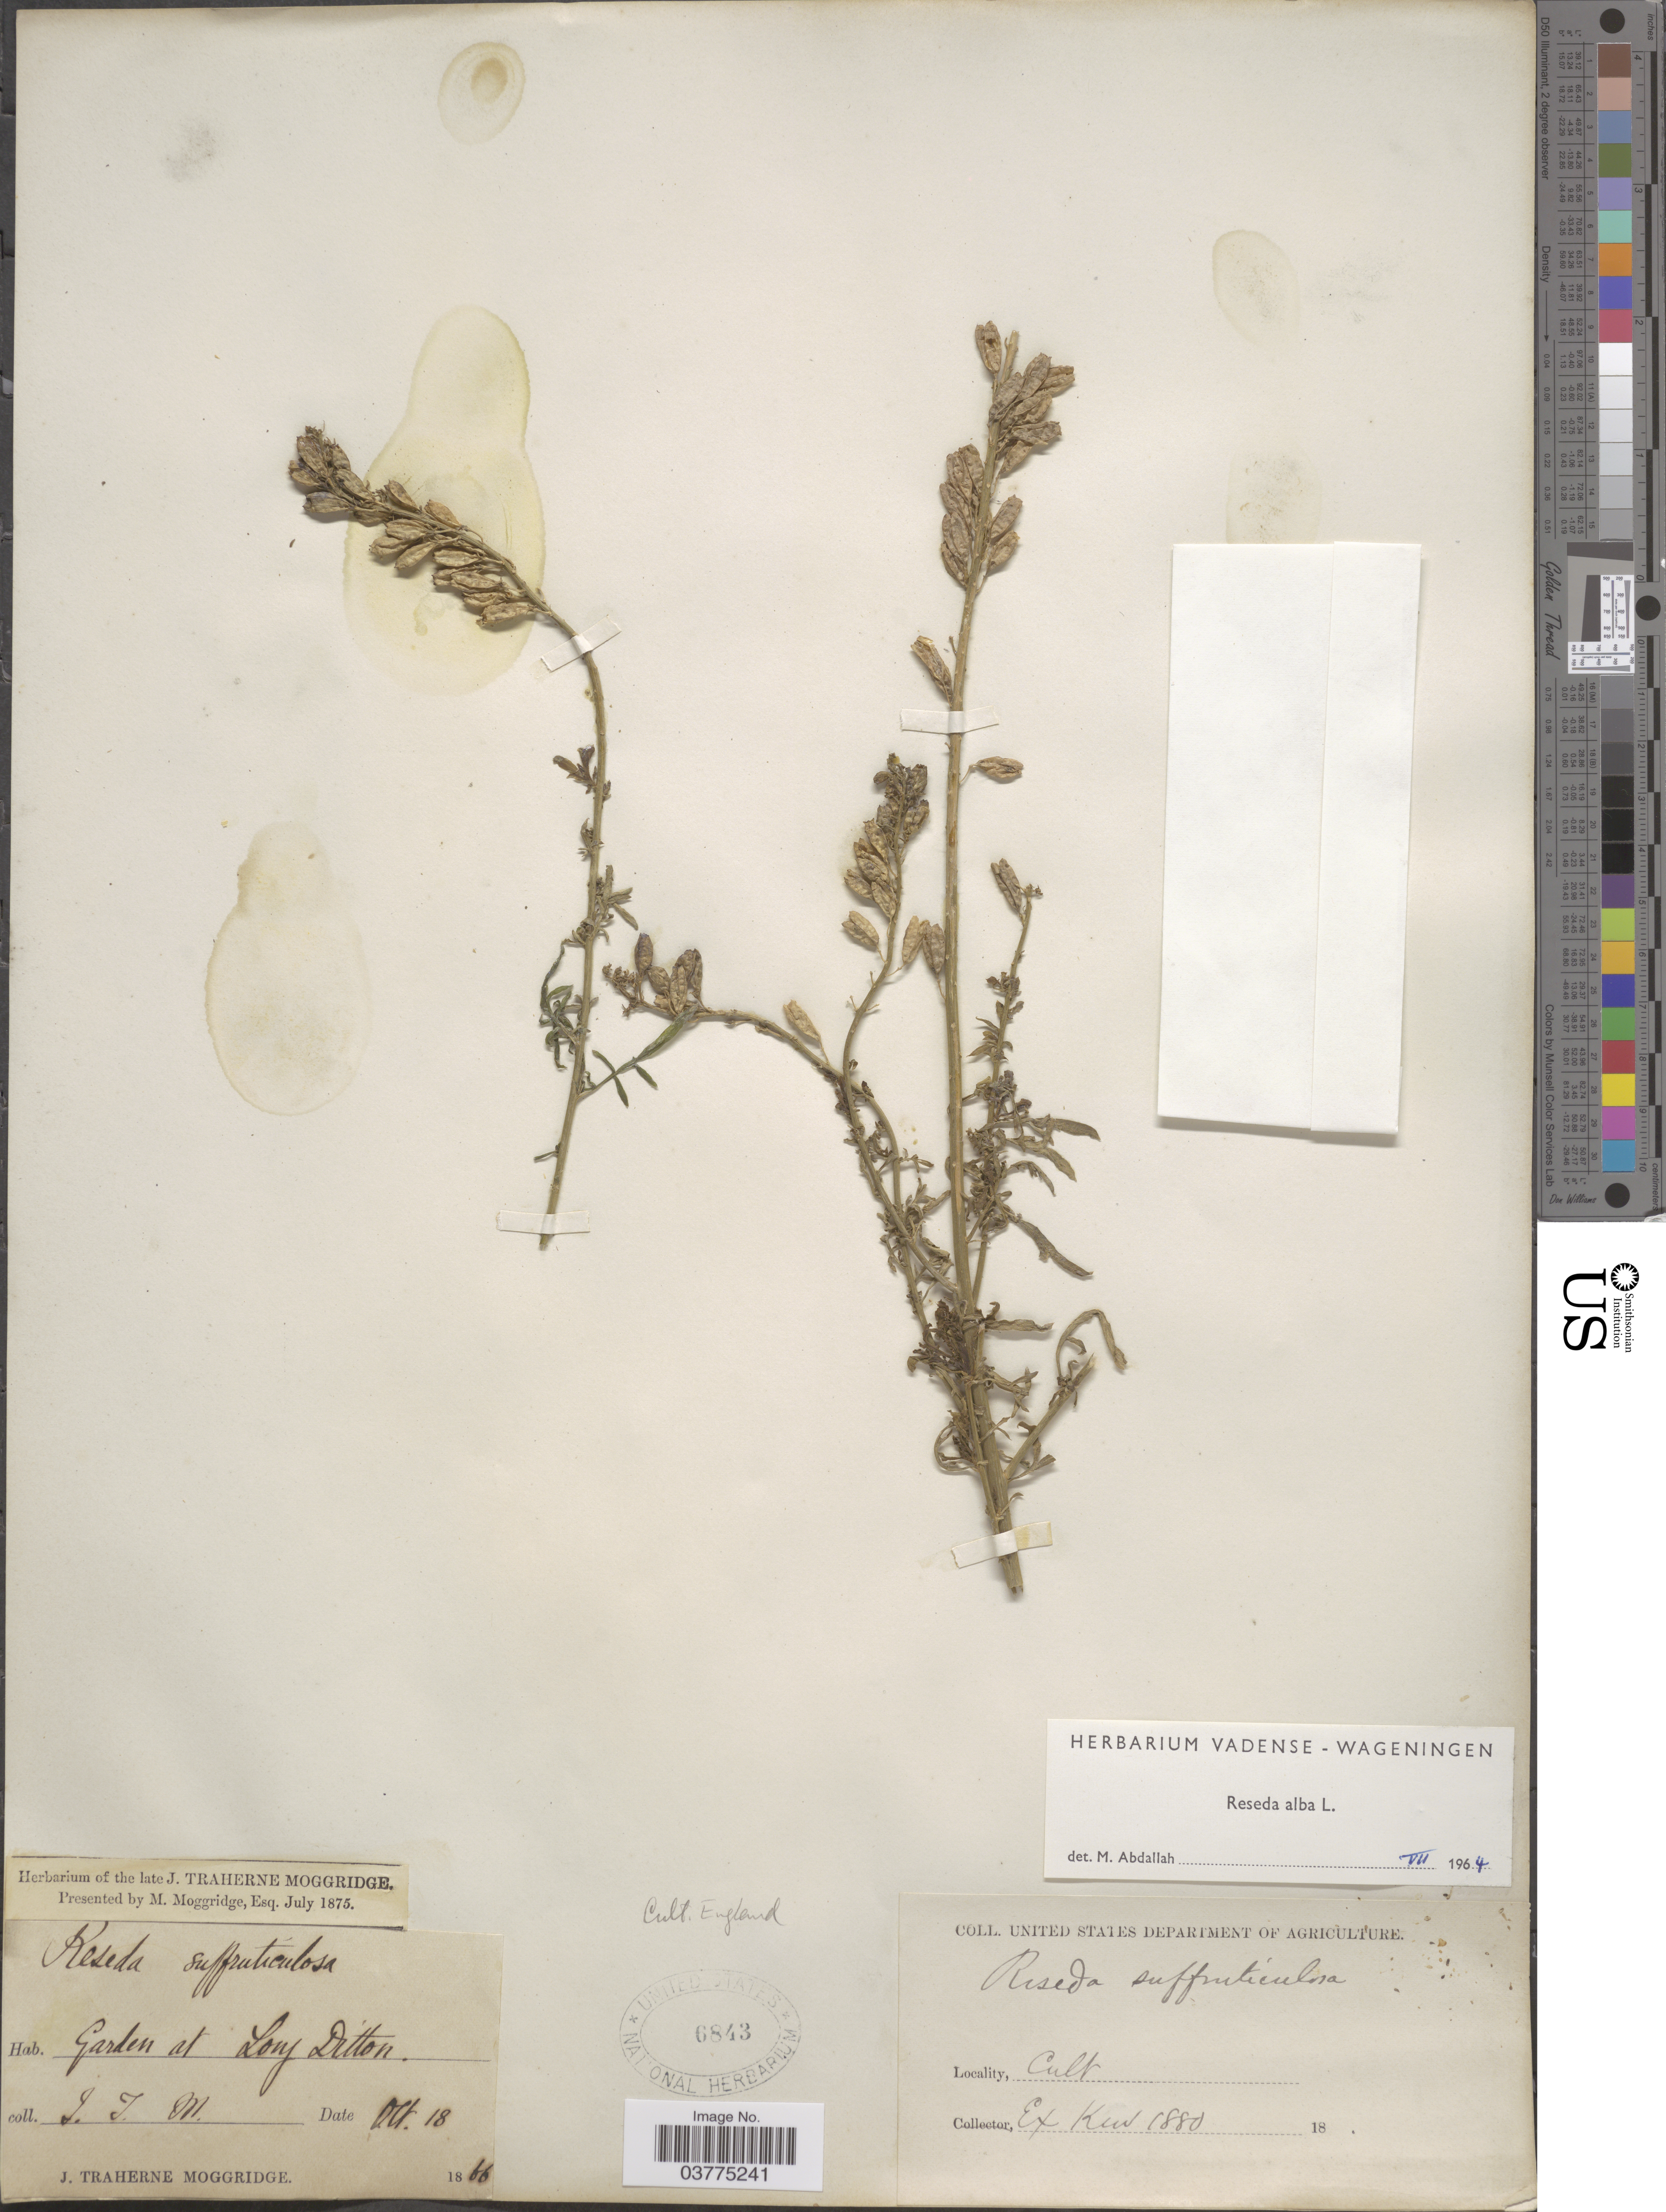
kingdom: Plantae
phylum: Tracheophyta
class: Magnoliopsida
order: Brassicales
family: Resedaceae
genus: Reseda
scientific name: Reseda alba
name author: L.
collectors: J. T. Moggridge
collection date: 1866-10-18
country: United Kingdom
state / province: England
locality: Garden at Long Ditton.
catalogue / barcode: US 6843